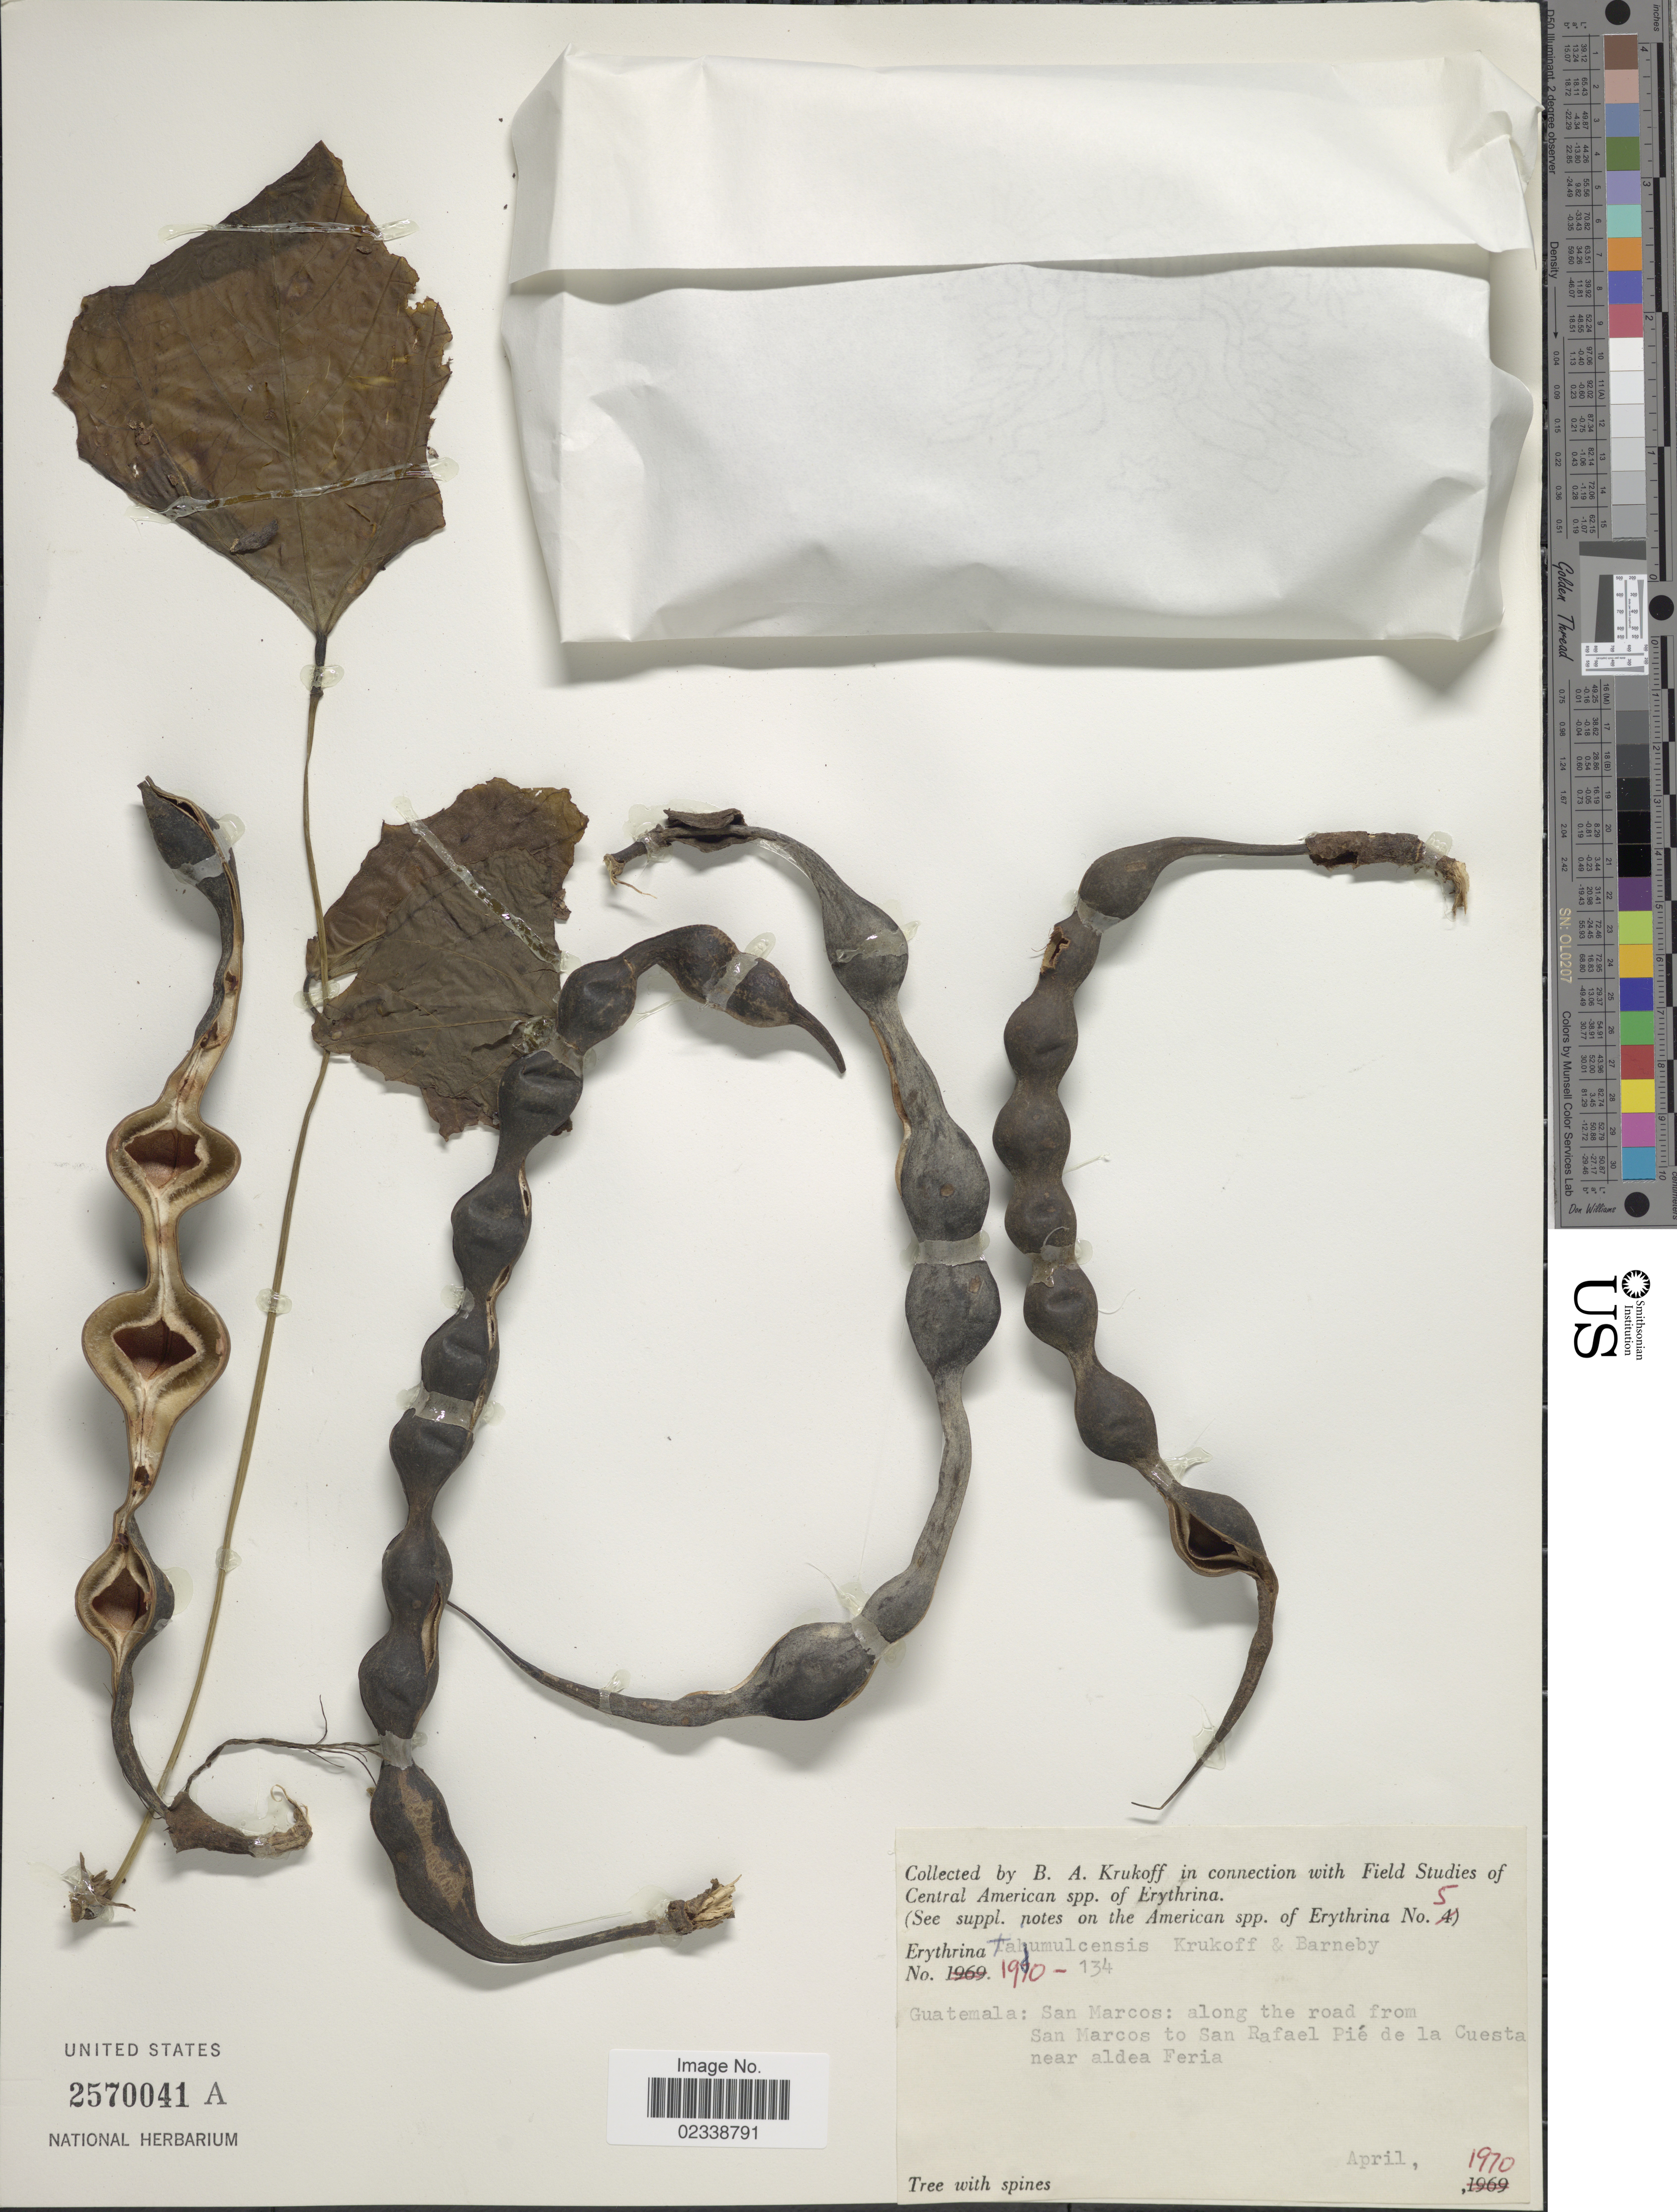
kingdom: Plantae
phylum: Tracheophyta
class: Magnoliopsida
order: Fabales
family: Fabaceae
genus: Erythrina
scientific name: Erythrina tajumulcensis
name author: Krukoff & Barneby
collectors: B. A. Krukoff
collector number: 1970-134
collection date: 1970-04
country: Guatemala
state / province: San Marcos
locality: Along the road from San Marcos to San Rafael Pie de la Cuesta near aldea Feria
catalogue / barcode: US 2570041A